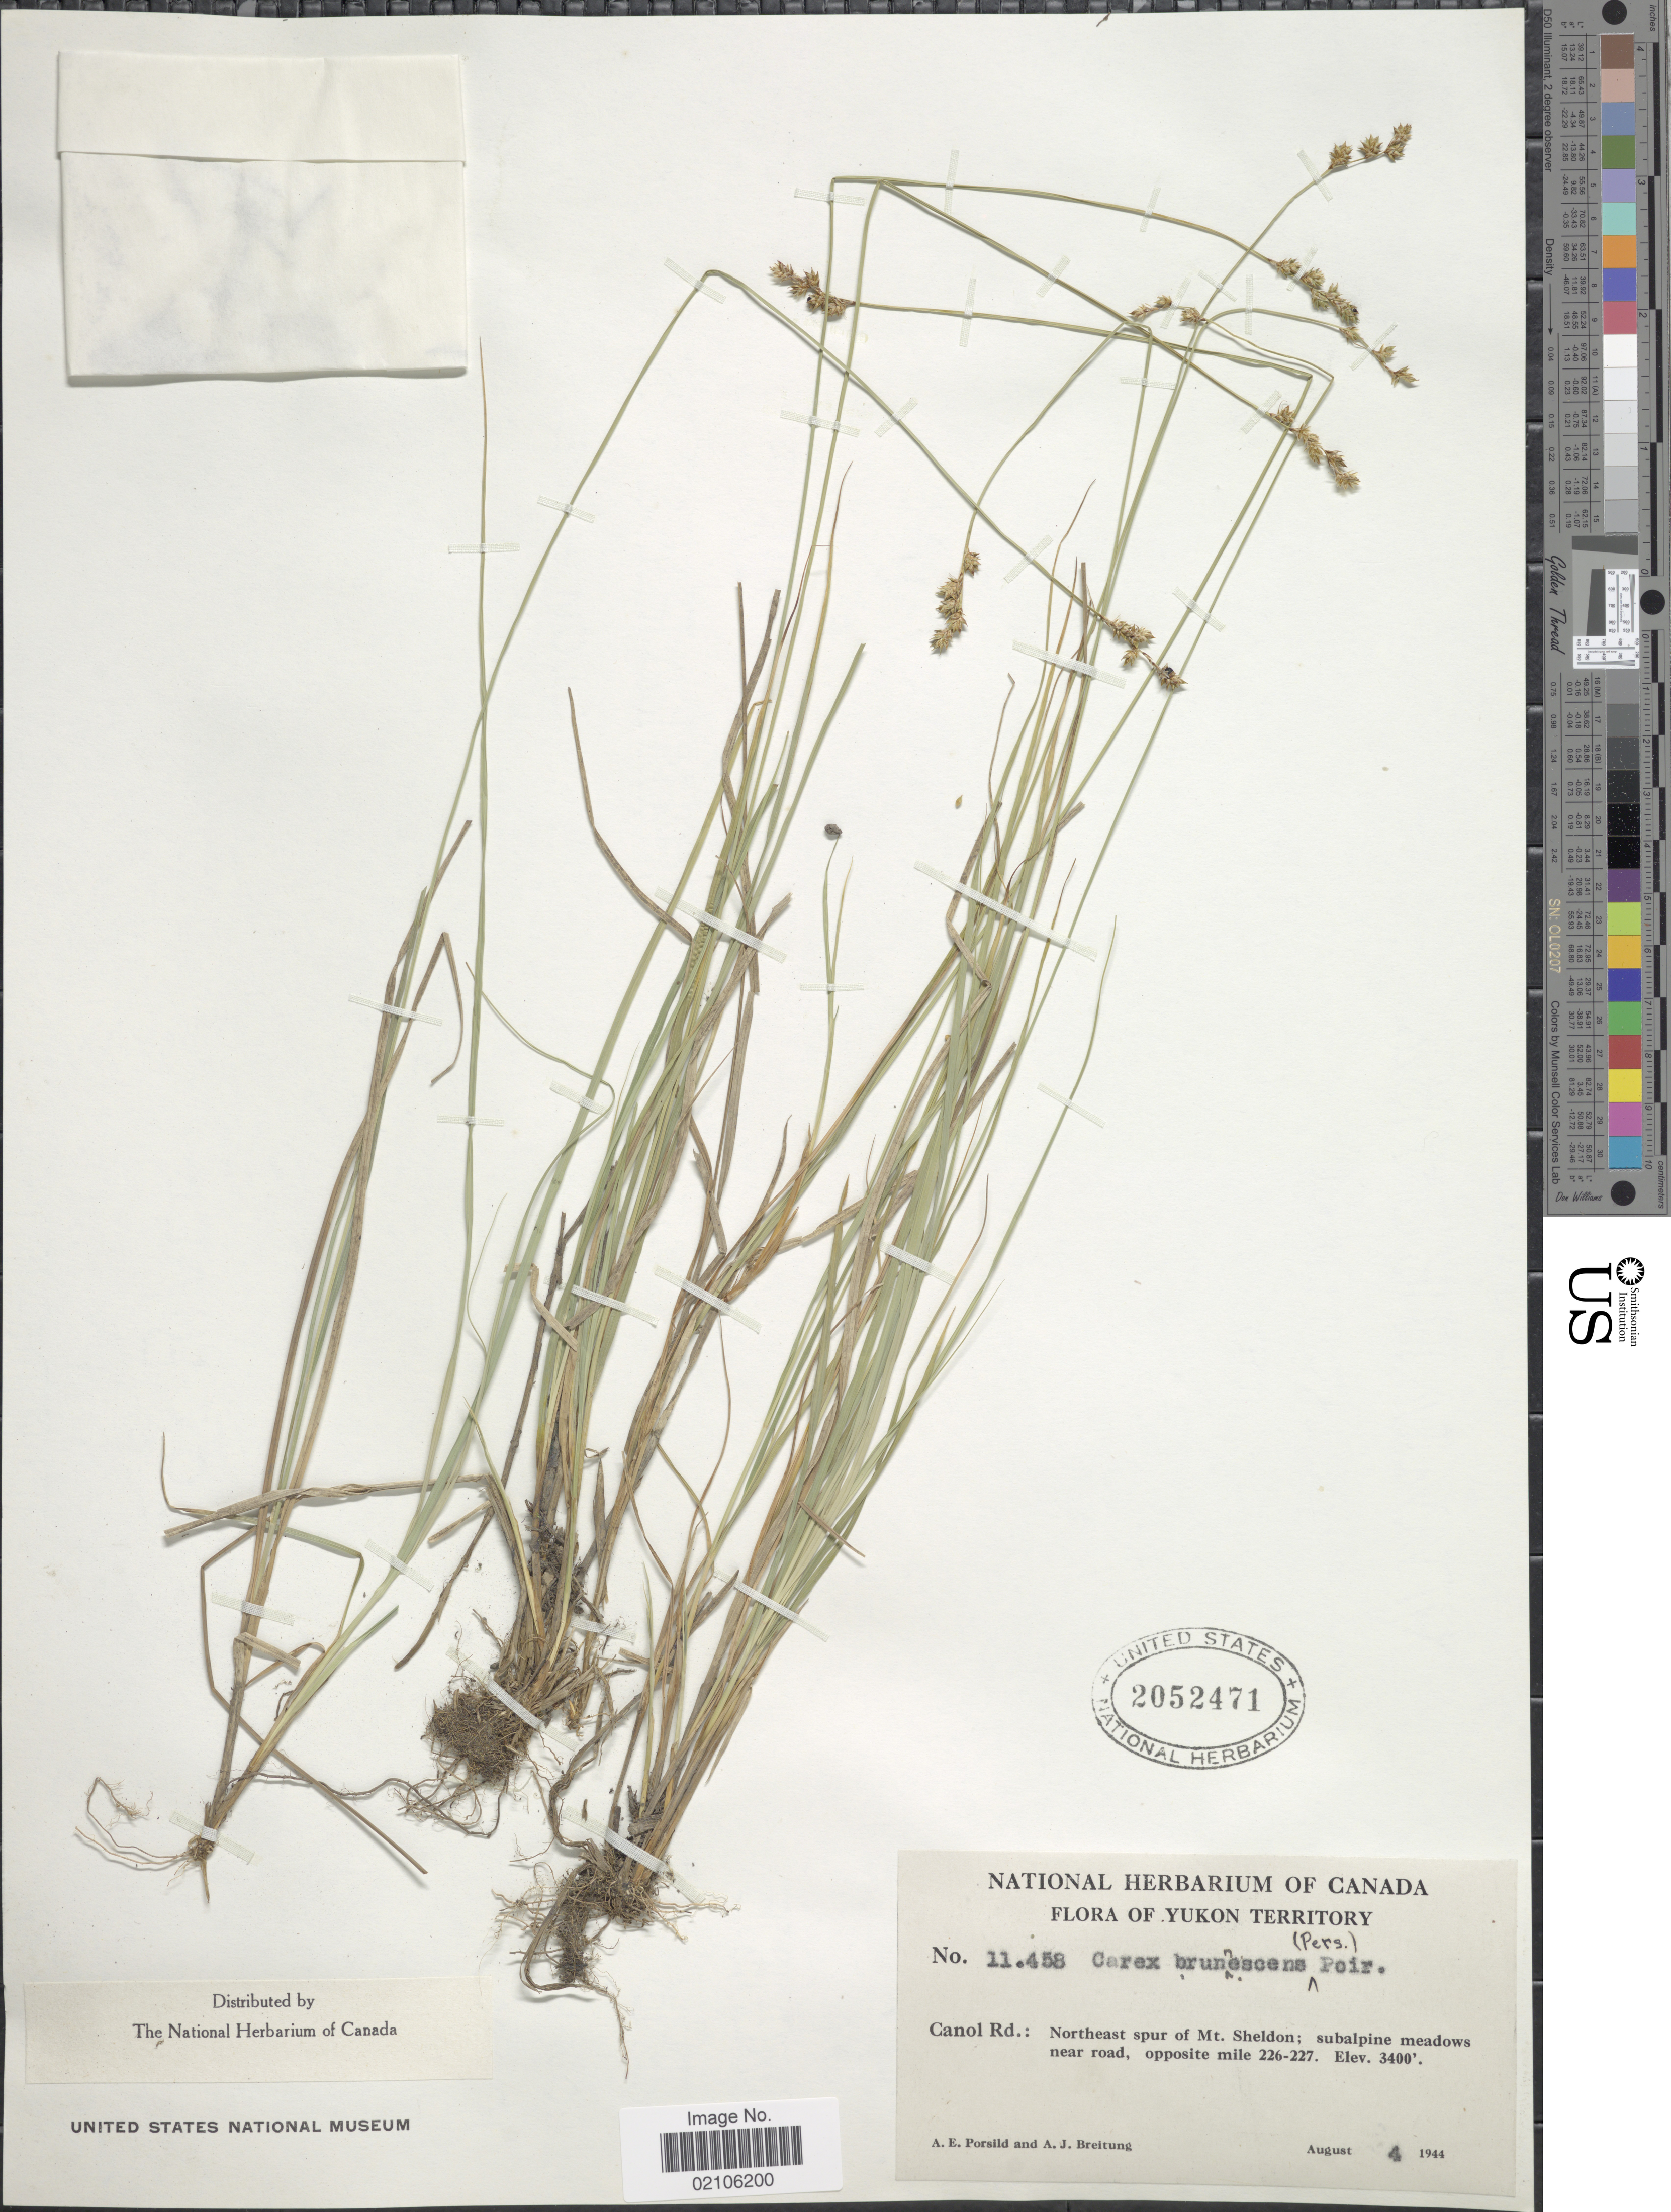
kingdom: Plantae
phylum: Tracheophyta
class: Liliopsida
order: Poales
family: Cyperaceae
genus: Carex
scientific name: Carex brunnescens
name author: (Pers.) Poir.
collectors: A. E. Porsild & A. Breitung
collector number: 11458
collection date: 1944-05-04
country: Canada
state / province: Yukon Territory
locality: Canol Rd.: northeast spur of Mt. Sheldon; subalpine meadows near road, opposite mile 226-227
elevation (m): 1036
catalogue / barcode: US 2052471